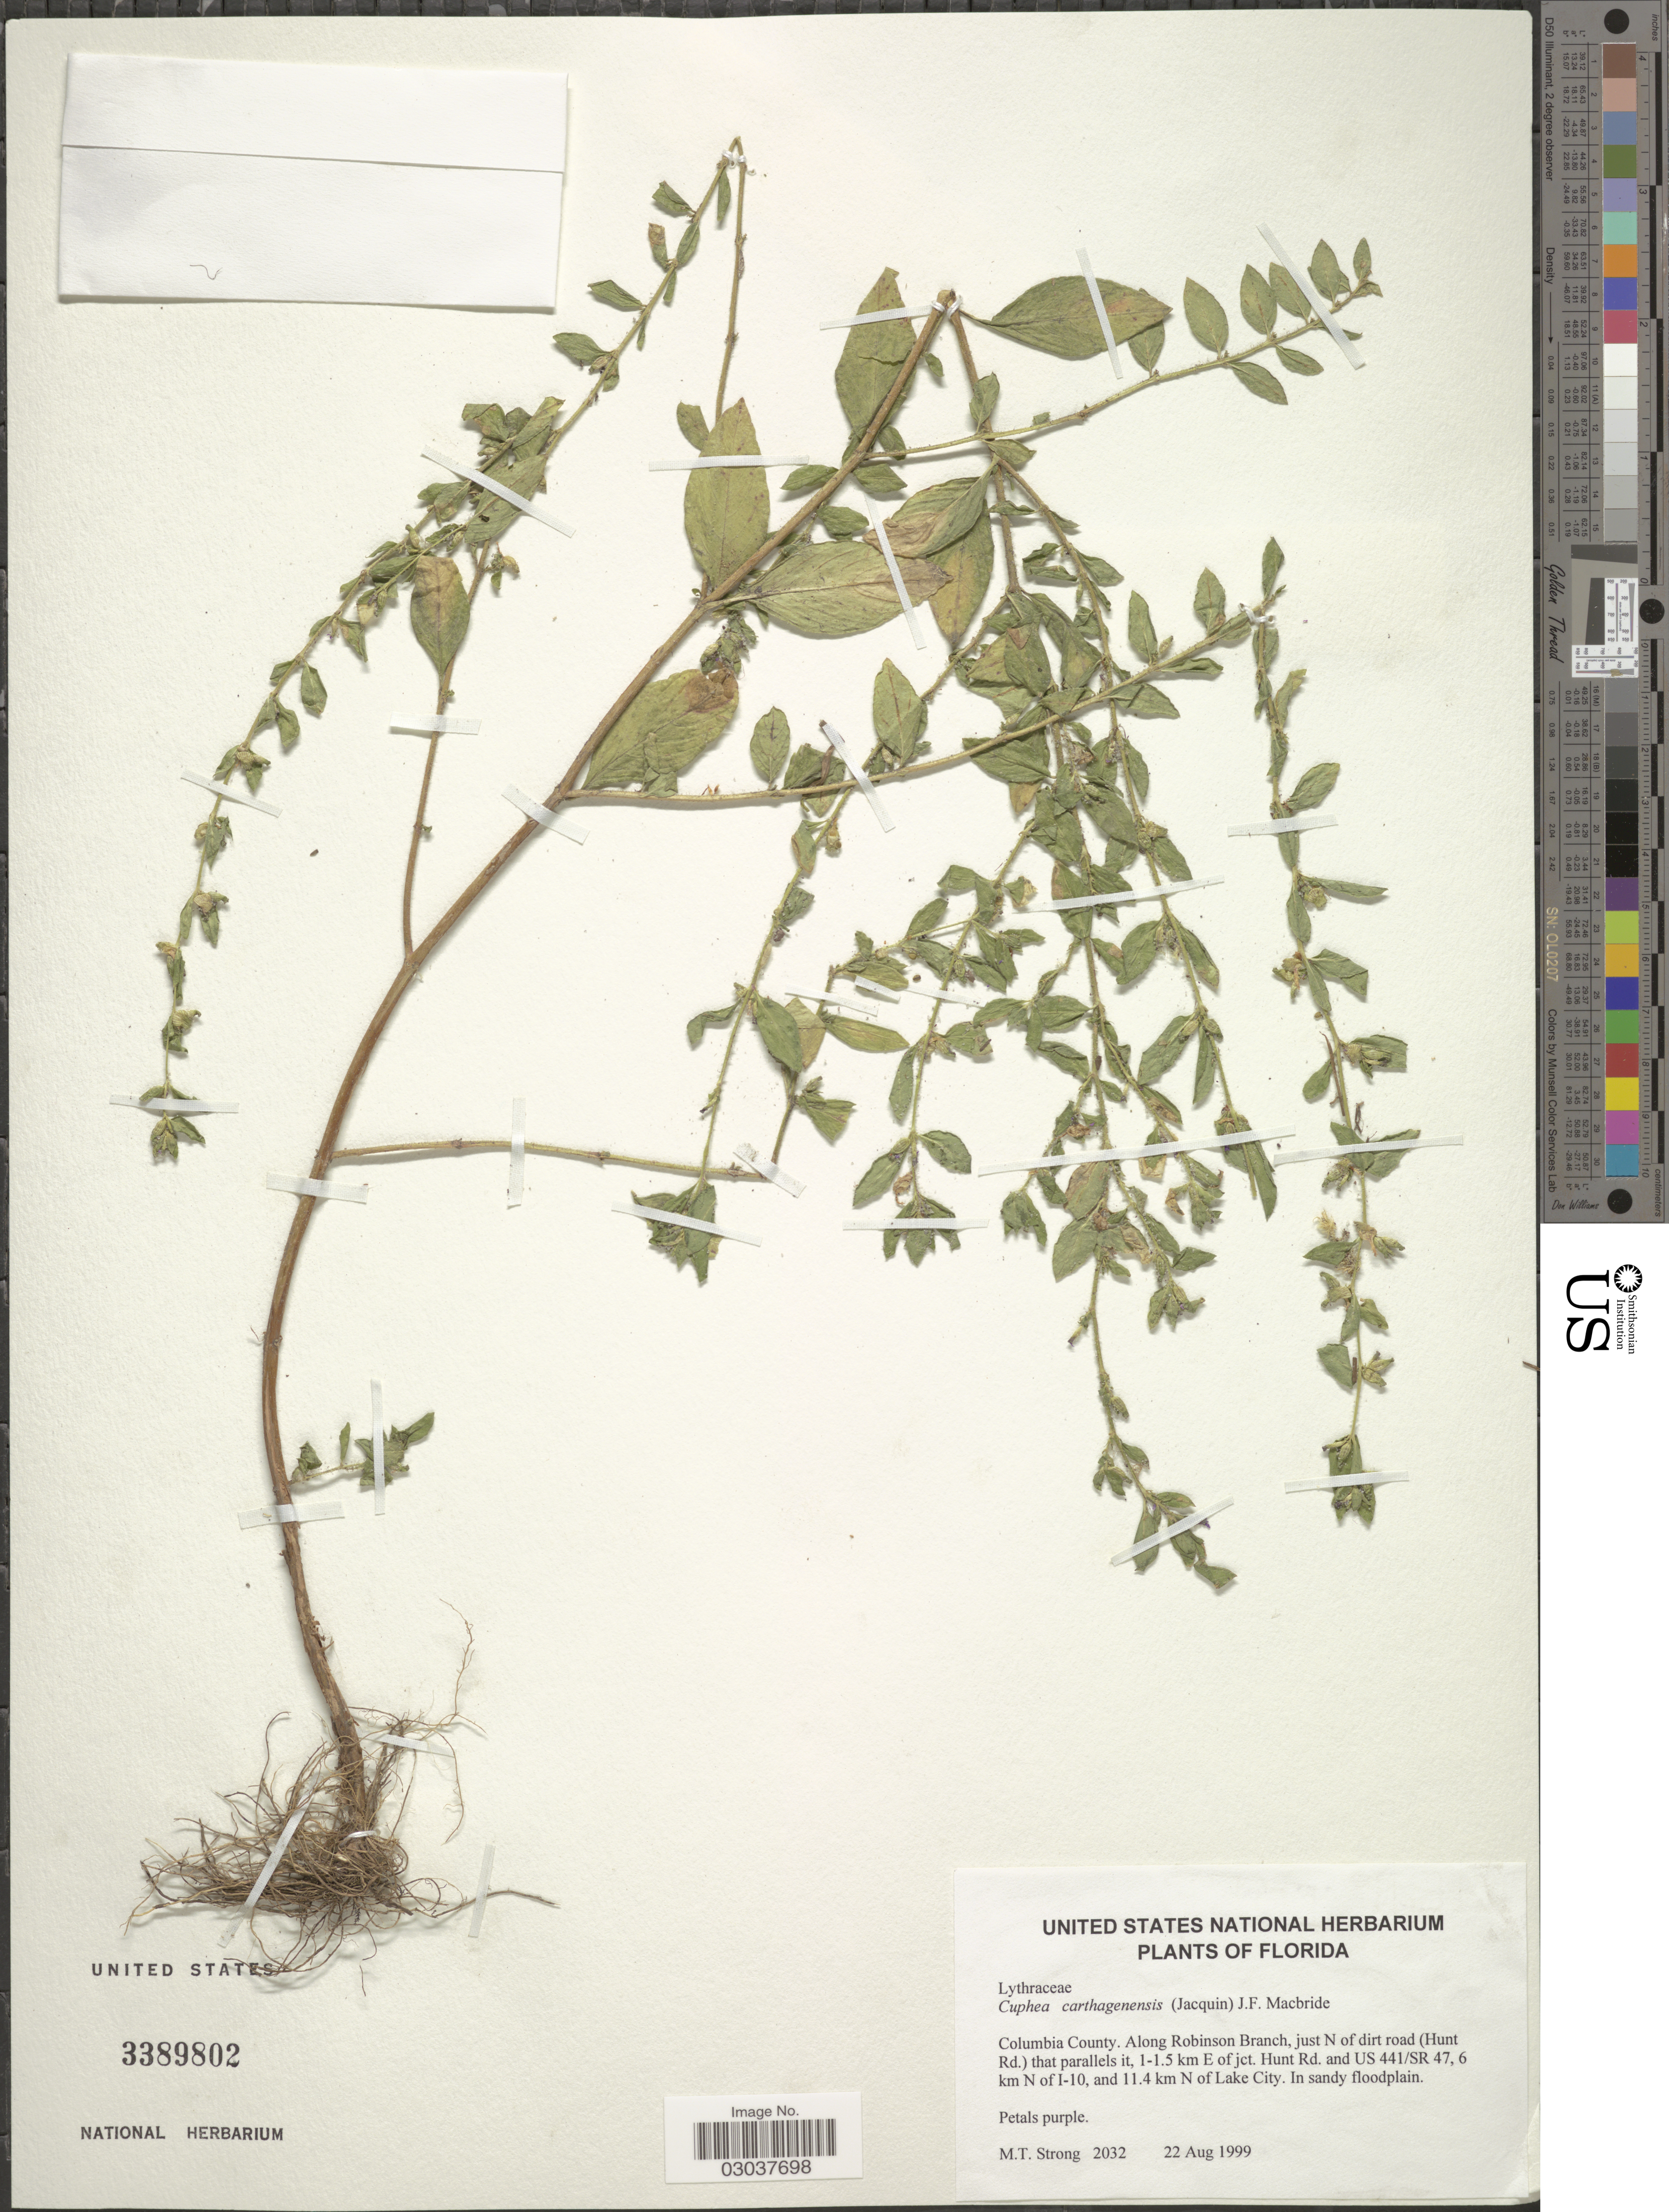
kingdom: Plantae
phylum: Tracheophyta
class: Magnoliopsida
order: Myrtales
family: Lythraceae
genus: Cuphea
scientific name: Cuphea carthagenensis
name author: (Jacq.) J.F. Macbr.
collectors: M. T. Strong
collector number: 2032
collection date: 1999-08-22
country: United States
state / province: Florida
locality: Columbia County. Along Robinson Branch, just N of dirt road (Hunt Rd.) that parallels it, 1-1.5 km E of jct. Hunt Rd. and US 441/SR 47.6 km N of I-10, and 11.4 km N of Lake City.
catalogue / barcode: US 3389802